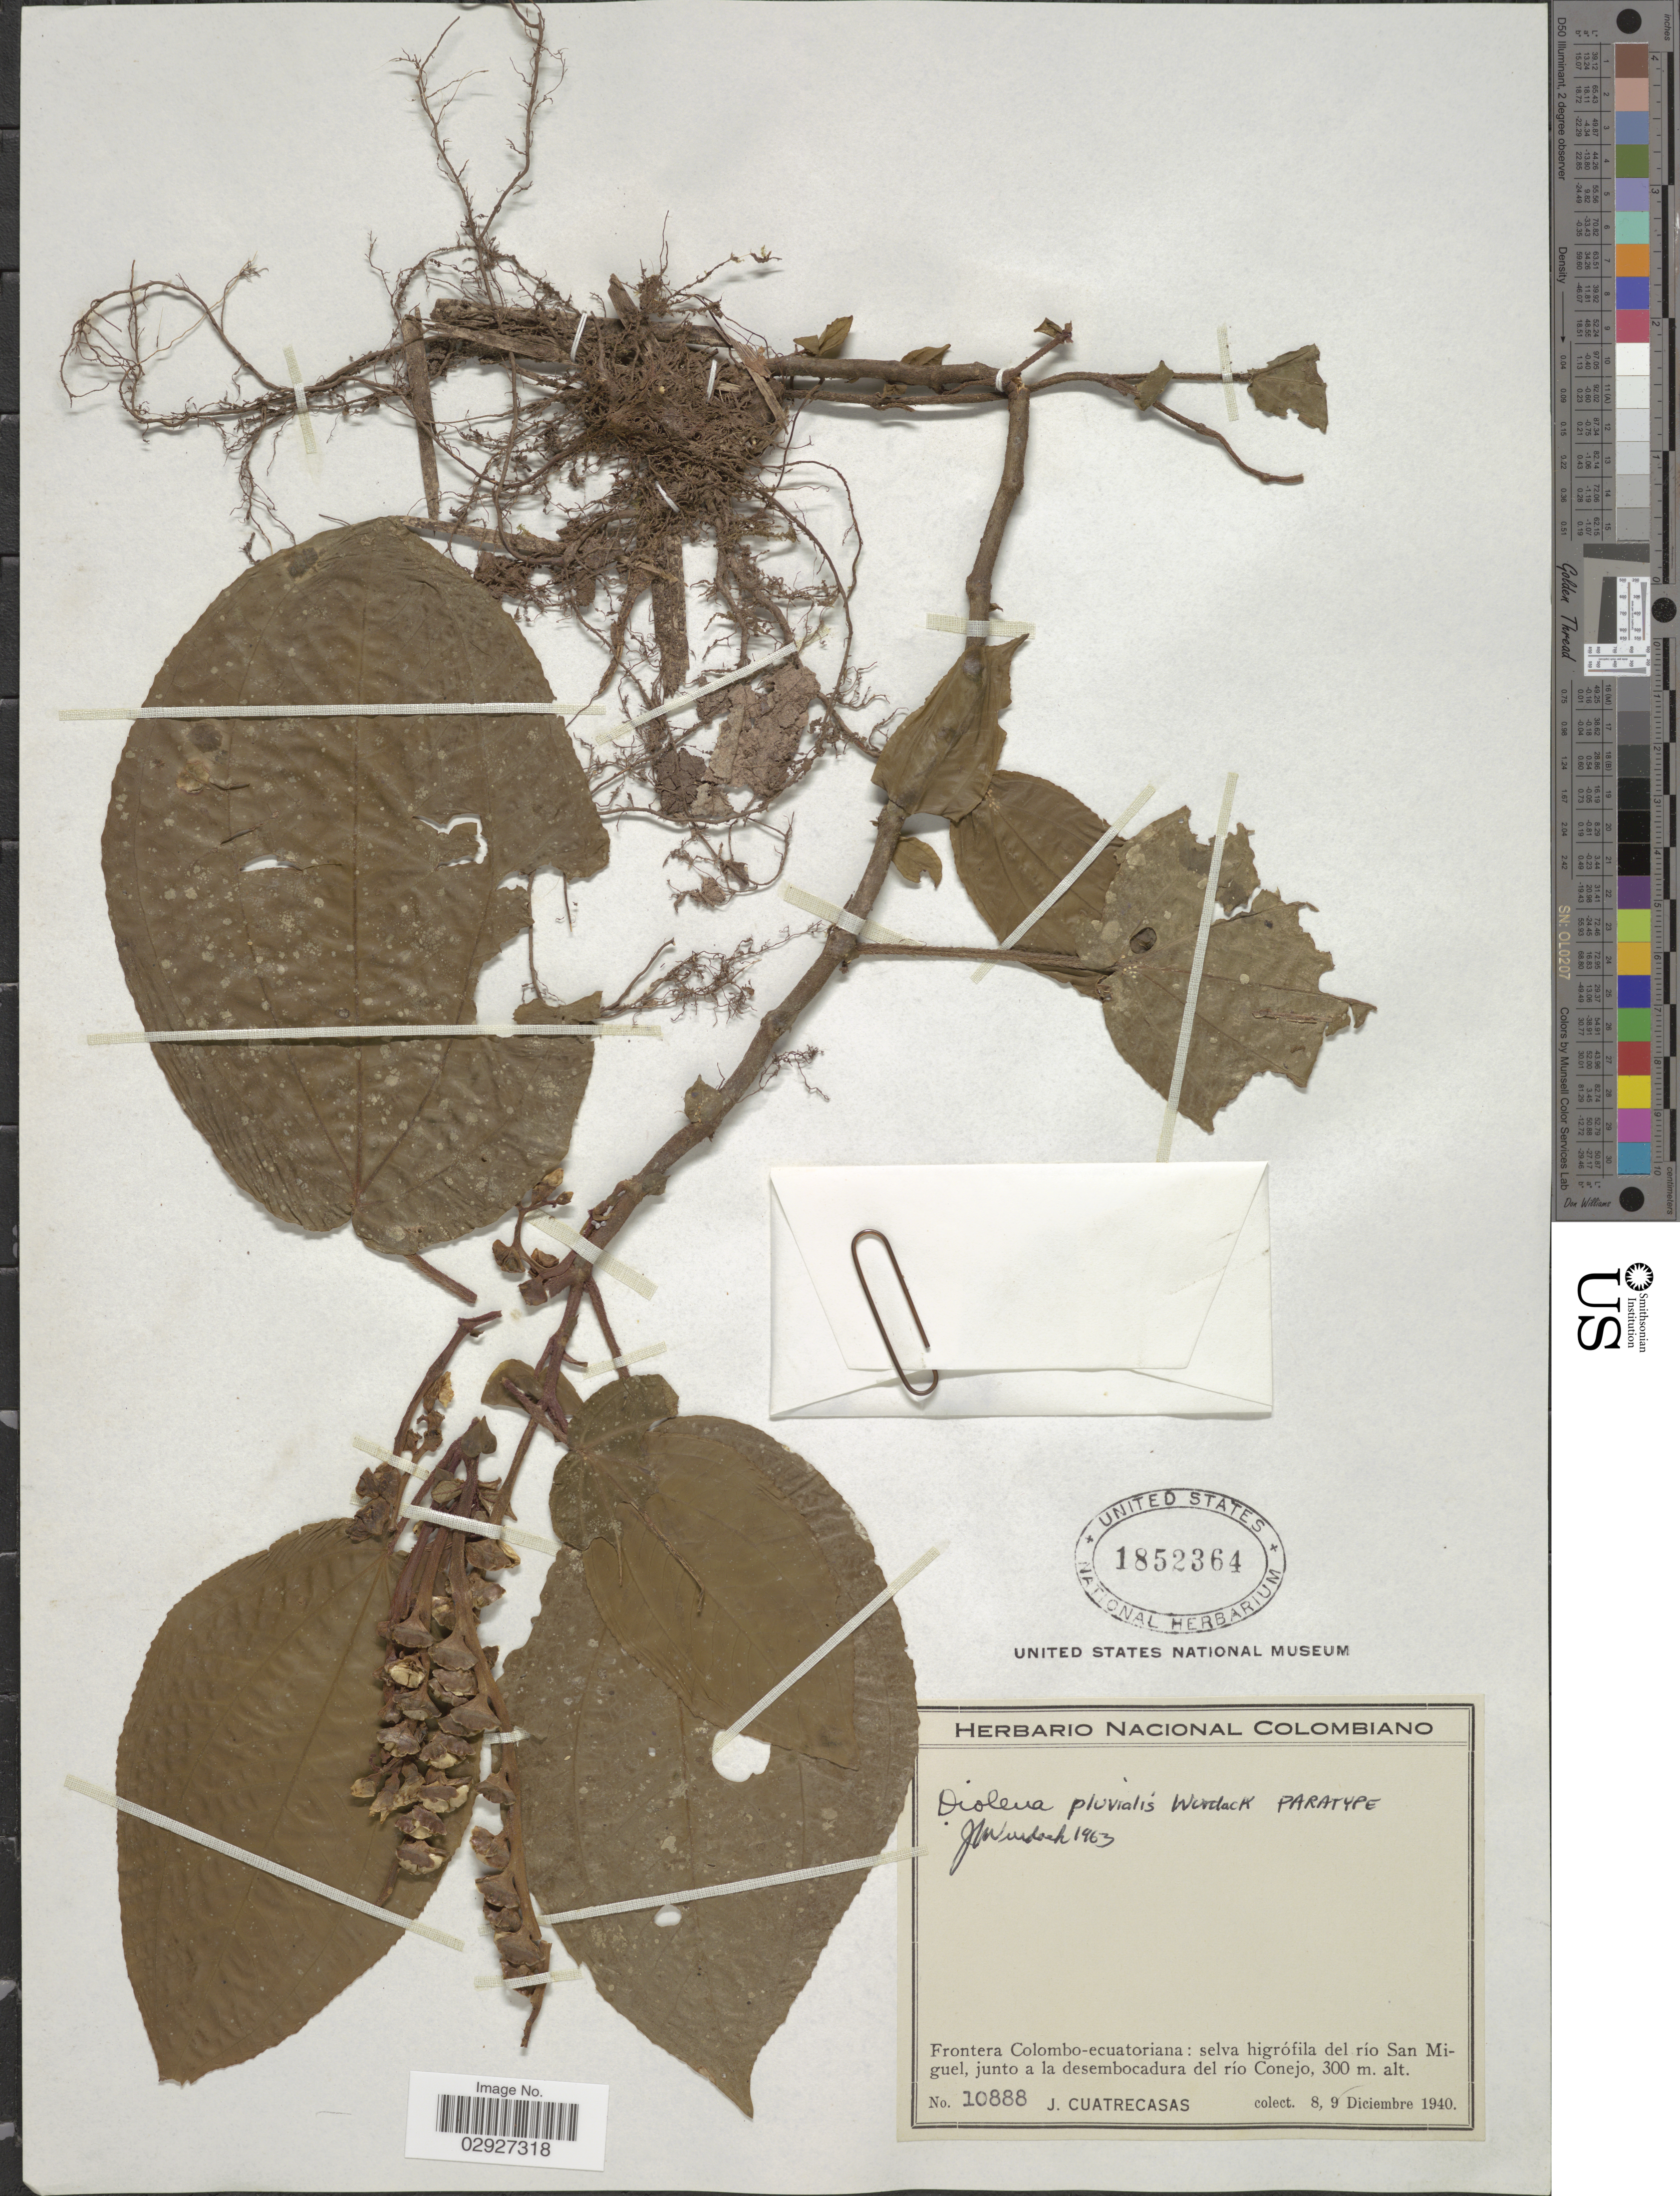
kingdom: Plantae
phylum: Tracheophyta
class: Magnoliopsida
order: Myrtales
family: Melastomataceae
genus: Triolena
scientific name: Triolena pluvialis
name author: (Wurdack) Wurdack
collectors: J. Cuatrecasas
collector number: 10888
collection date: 1940-12-08/1940-12-09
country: Colombia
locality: Frontera Colombo-ecuatoriana: selva higrófila del rio San Miguel, junto a la desembocadura del río Conejo.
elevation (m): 300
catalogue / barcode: US 1852364